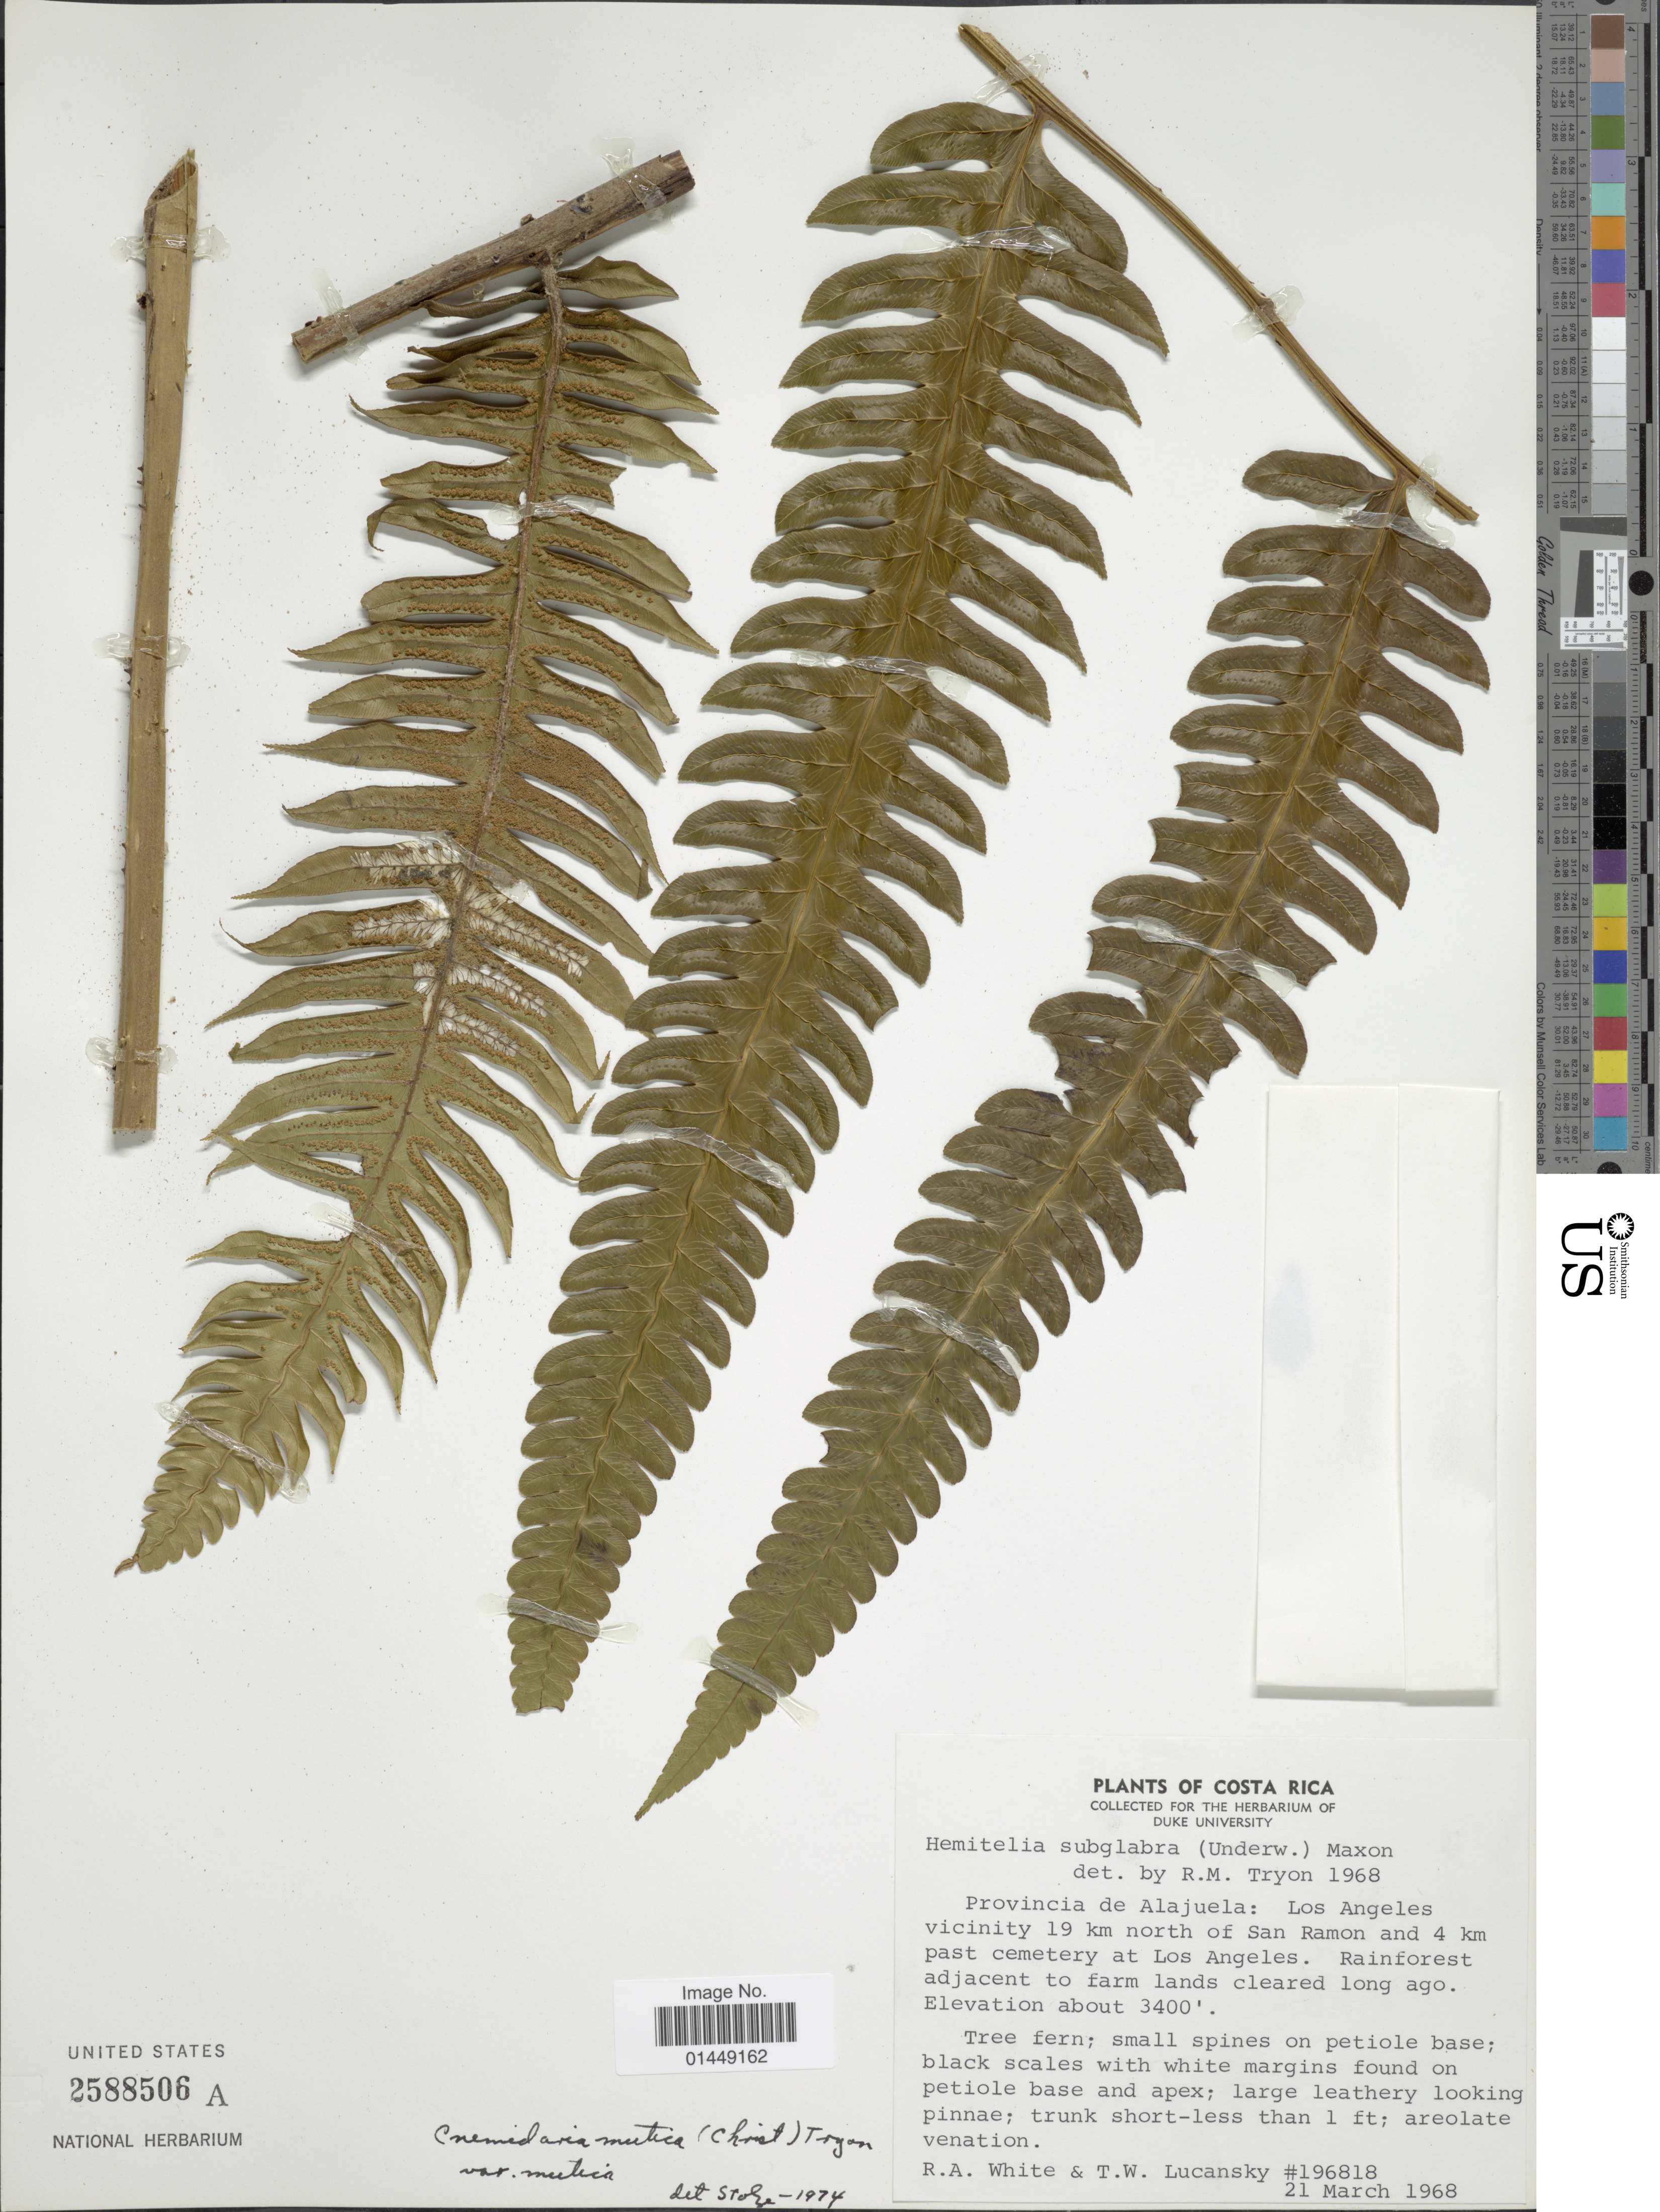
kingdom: Plantae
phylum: Tracheophyta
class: Polypodiopsida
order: Cyatheales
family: Cyatheaceae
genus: Cyathea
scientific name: Cyathea mutica var. mutica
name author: (Christ) Domin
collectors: R. A. White & T. Lucansky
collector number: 196818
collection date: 1968-03-21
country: Costa Rica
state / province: Alajuela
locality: Provincia de Alajuela: Los Angeles vicinity 19 km north of San Ramon and 4 km past cemetery at Los Angeles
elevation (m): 1036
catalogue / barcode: US 2588506A